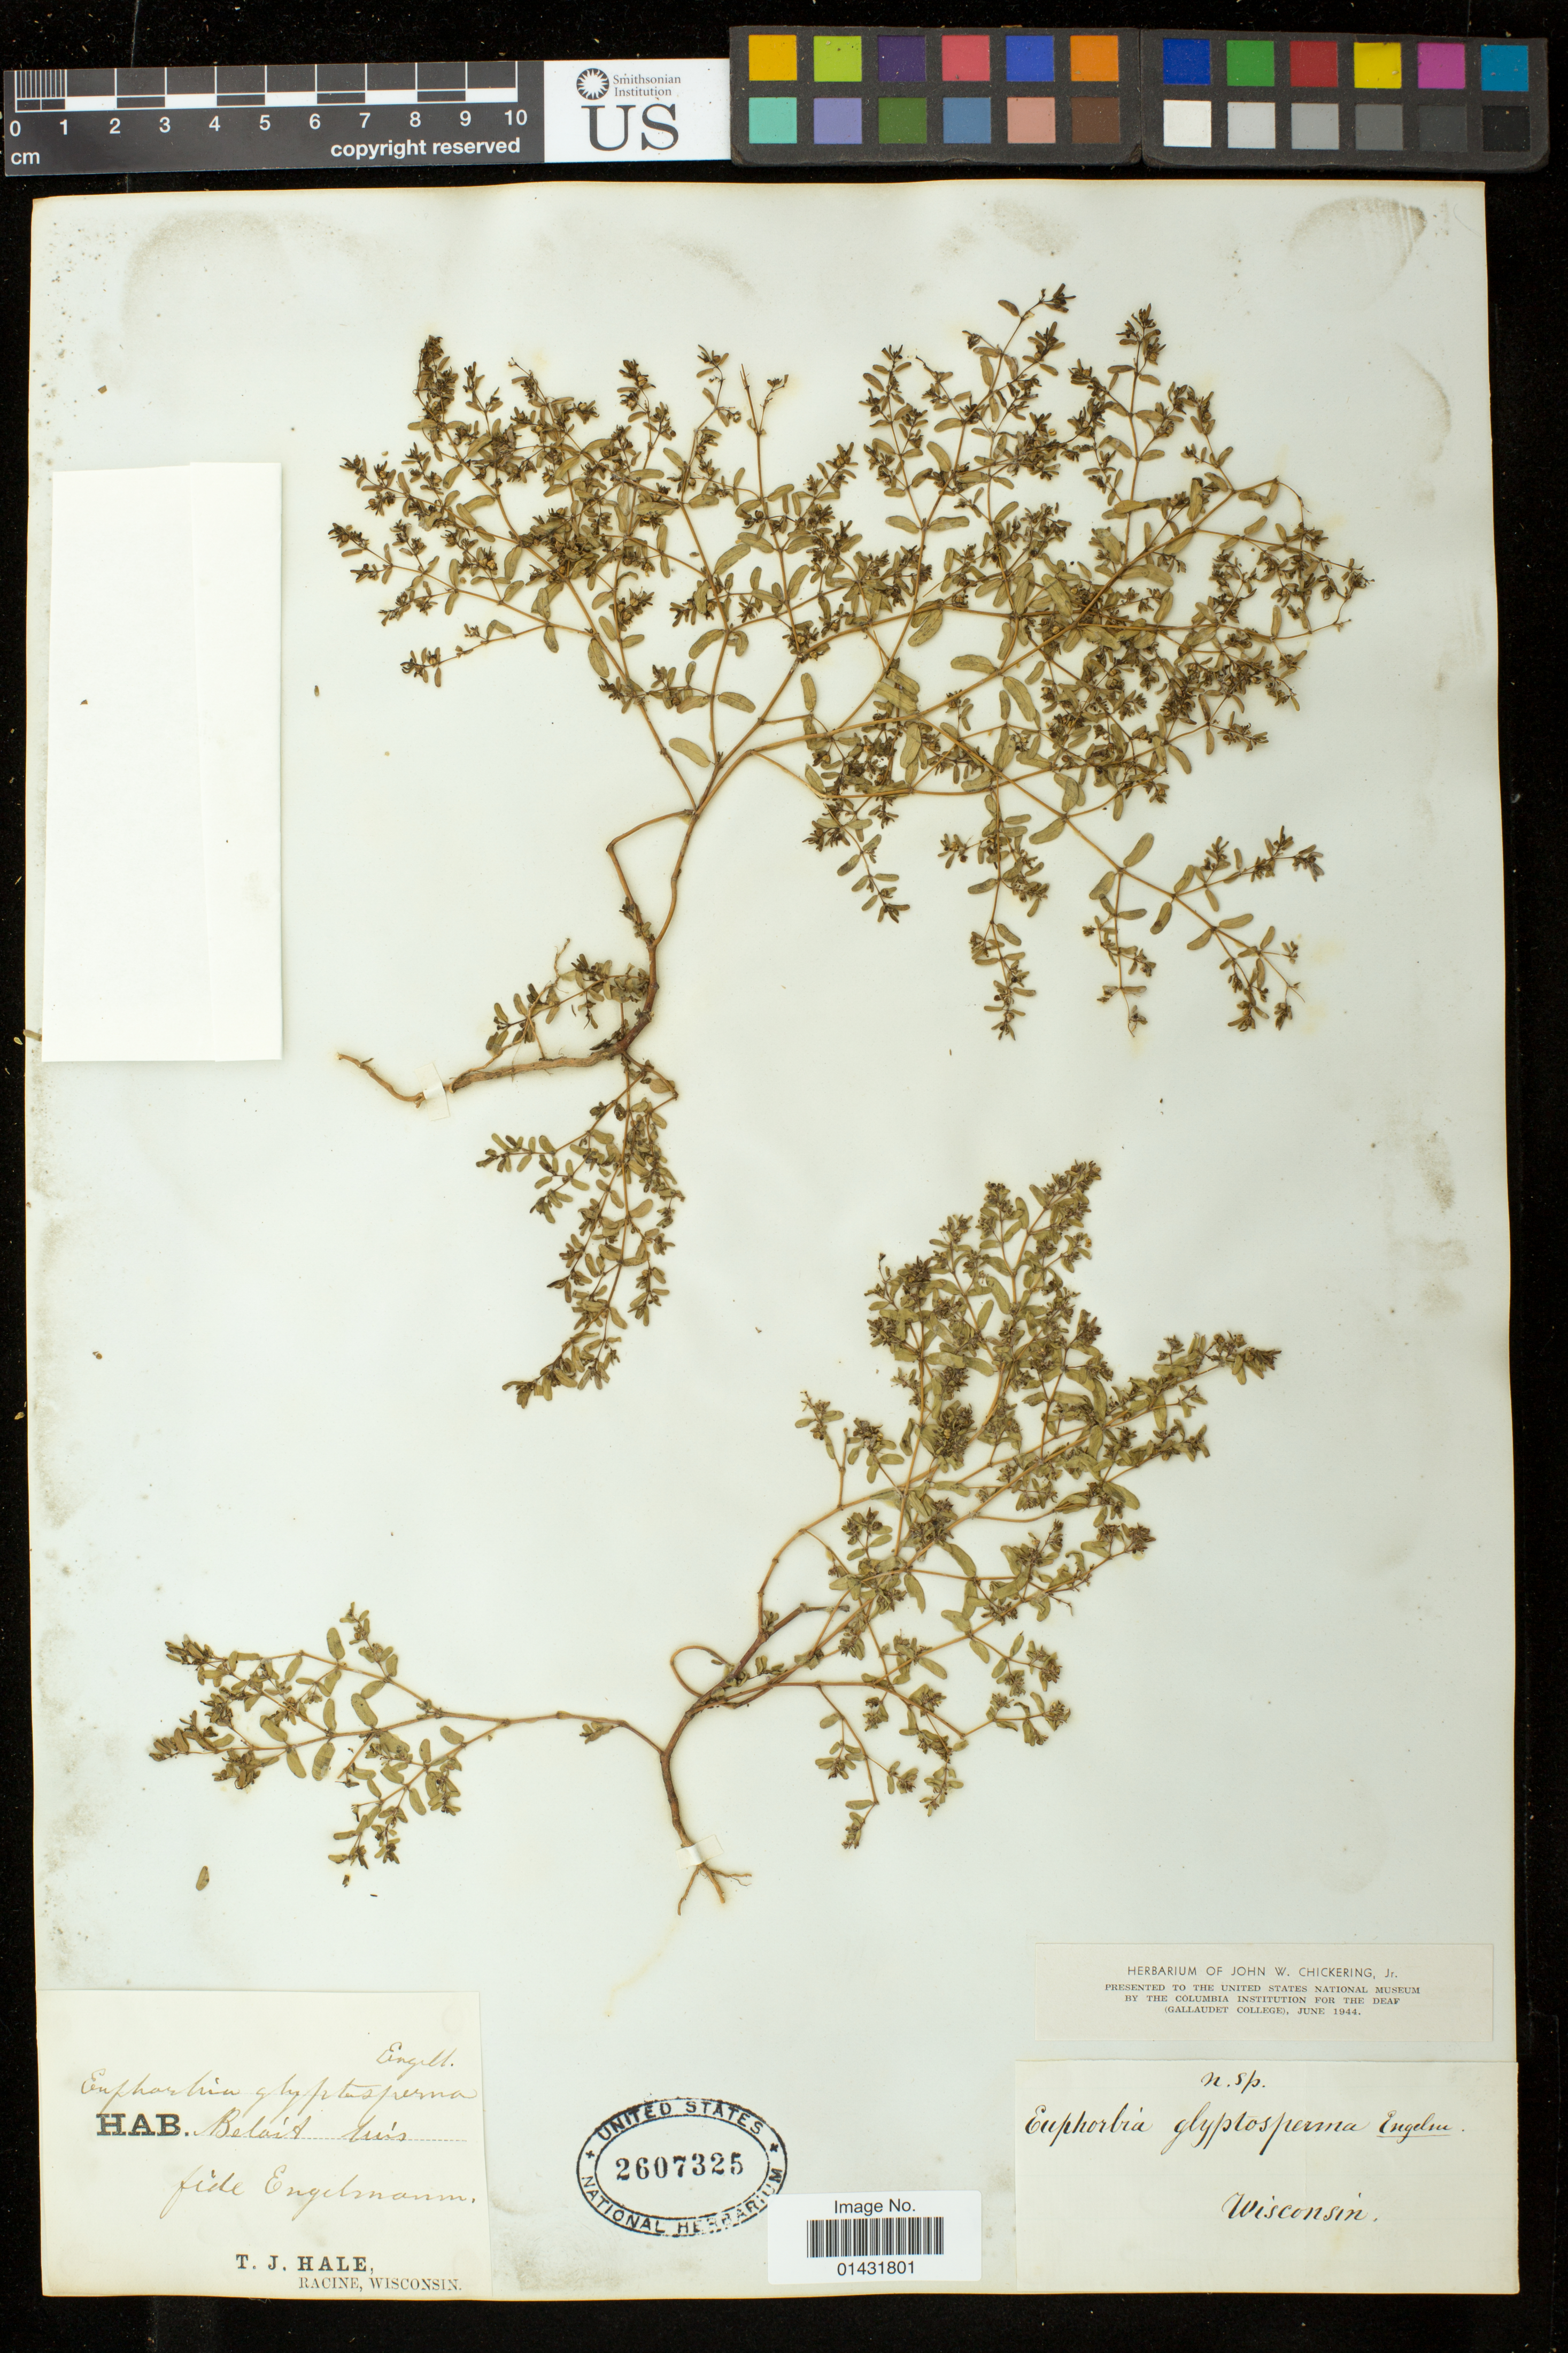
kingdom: Plantae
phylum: Tracheophyta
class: Magnoliopsida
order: Malpighiales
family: Euphorbiaceae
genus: Euphorbia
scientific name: Euphorbia glyptosperma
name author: Engelm.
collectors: T. Hale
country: United States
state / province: Wisconsin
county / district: Rock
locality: Beloit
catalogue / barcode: US 2607325